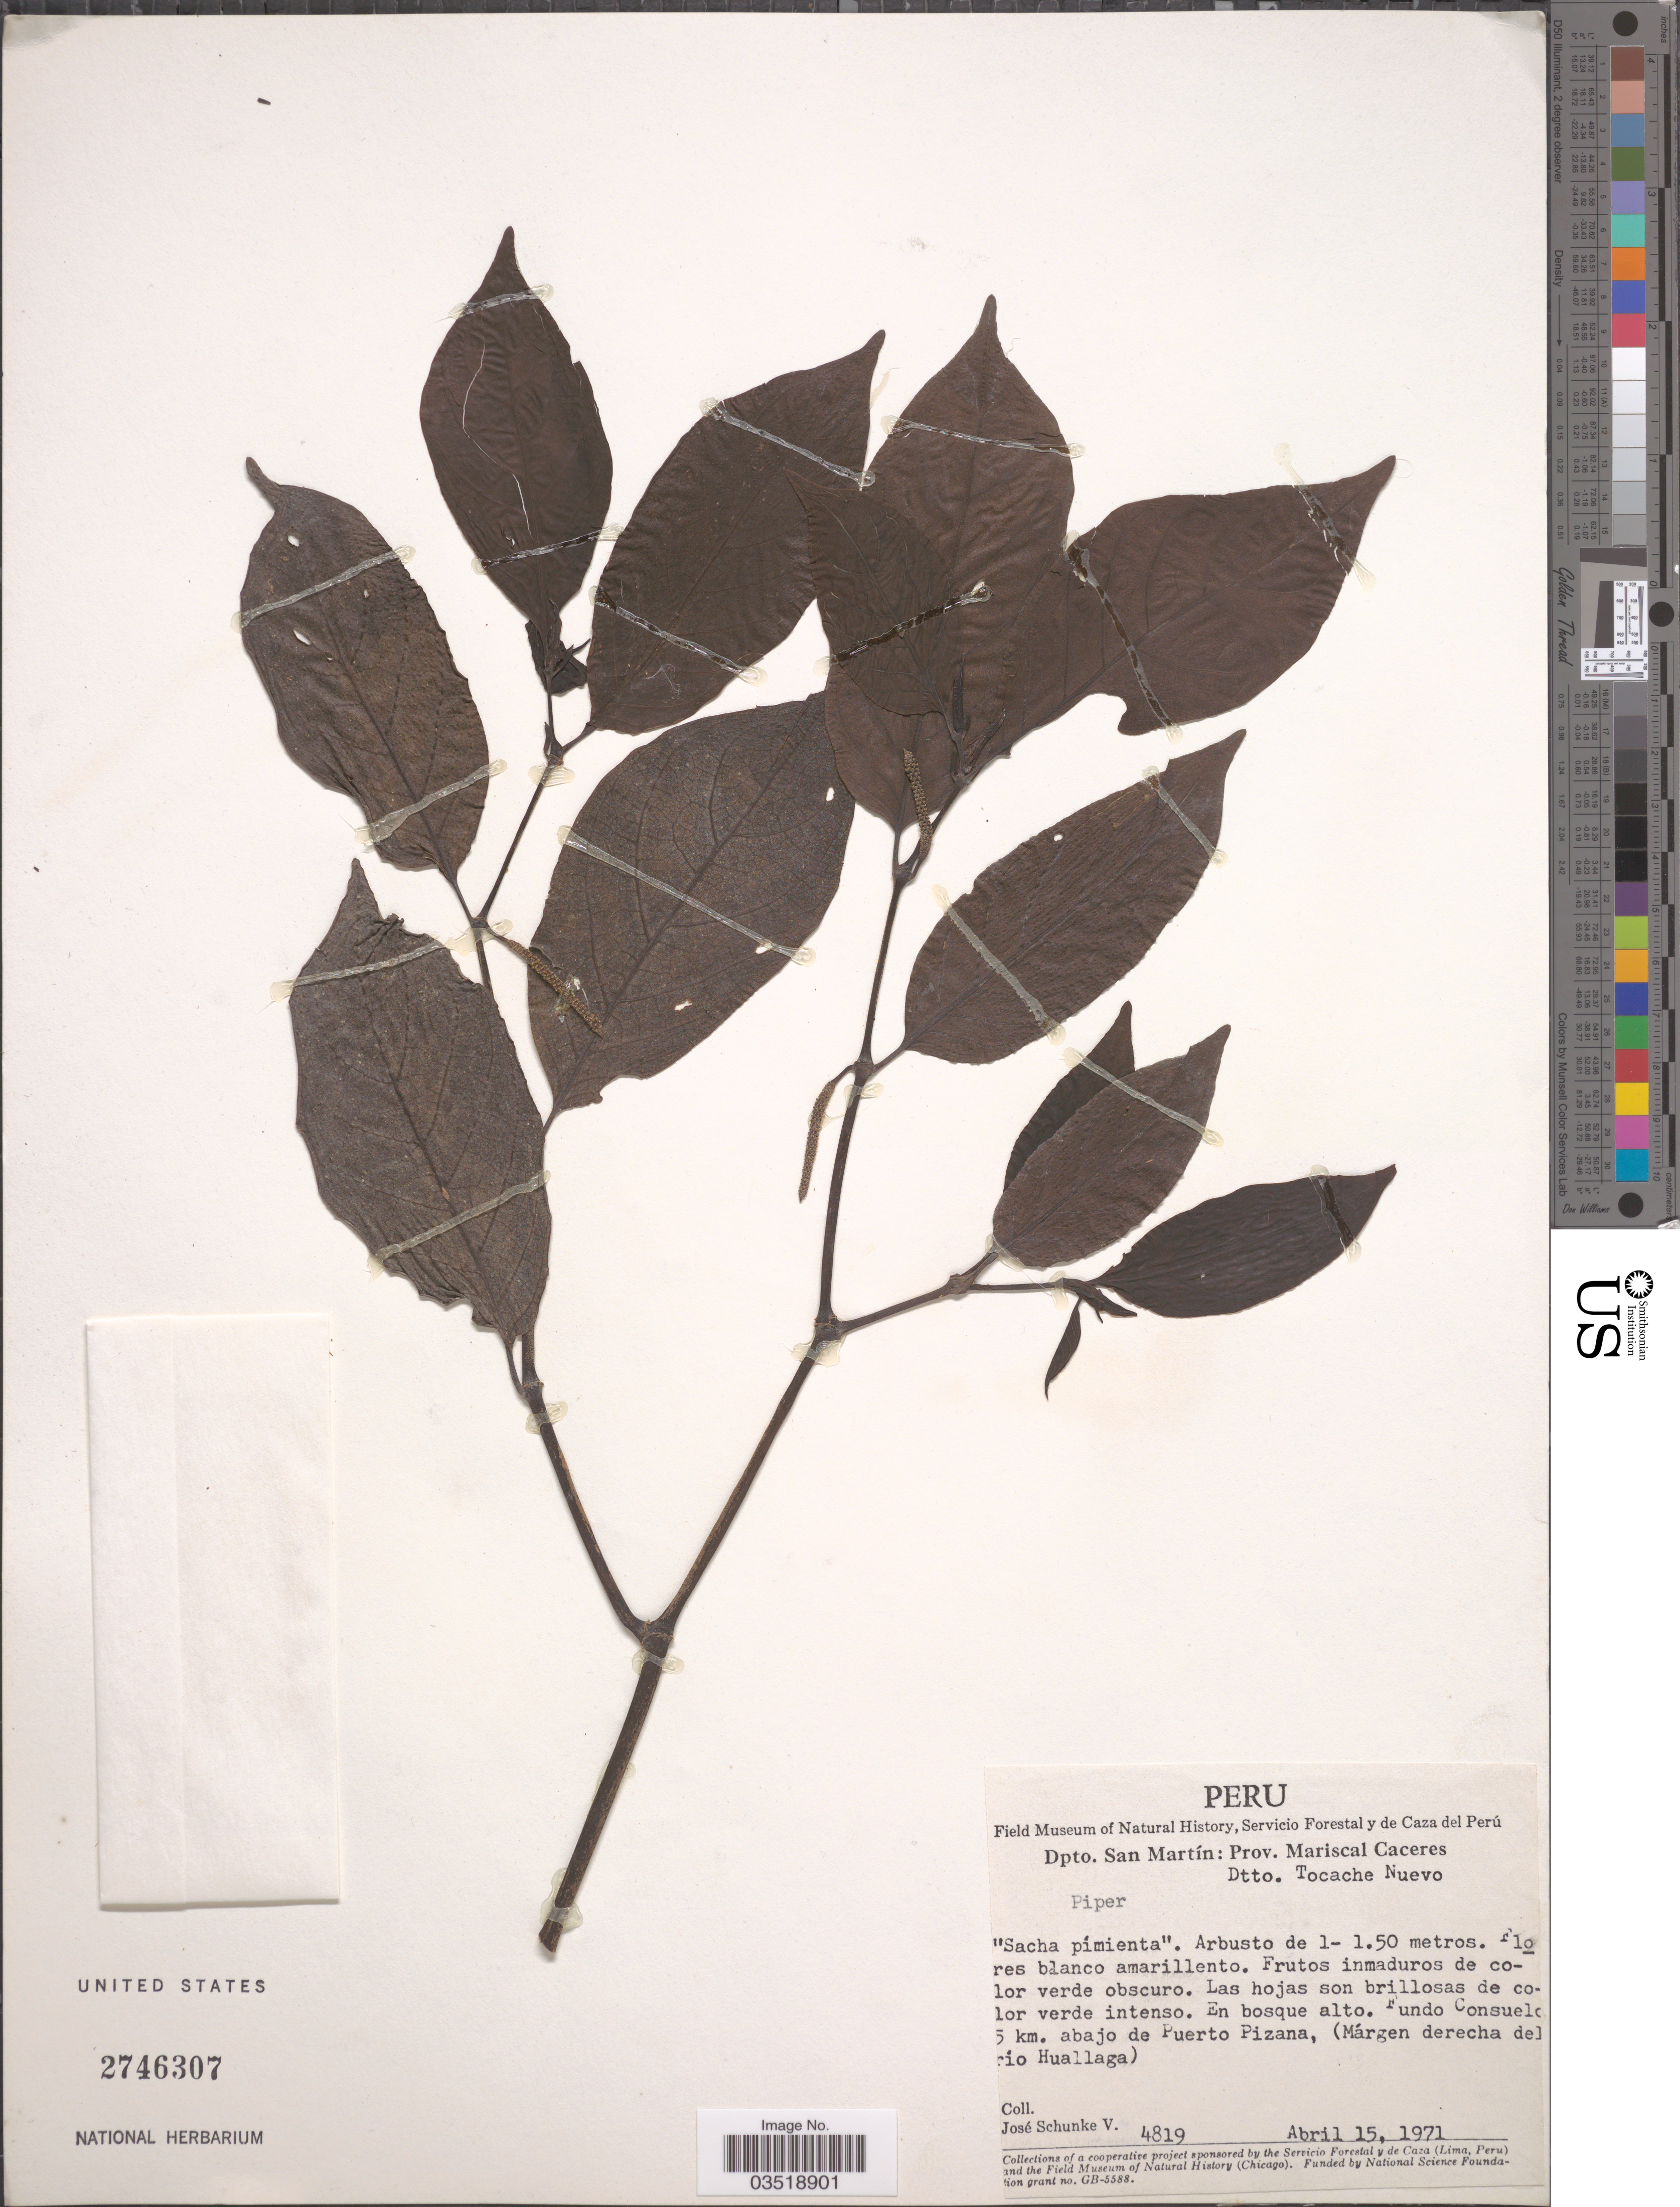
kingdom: Plantae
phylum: Tracheophyta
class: Magnoliopsida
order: Piperales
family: Piperaceae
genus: Piper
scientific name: Piper sp.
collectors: J. Schunke Vigo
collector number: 4819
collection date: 1971-04-15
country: Peru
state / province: San Martín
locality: Dpto. San Martín: Prov. Mariscal Caceres. Dtto. Tocache Nuevo. Fundo Consuelo. 5 km. abajo de Puerto Pizana, (Márgen derecha de río Huallaga).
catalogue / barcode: US 2746307